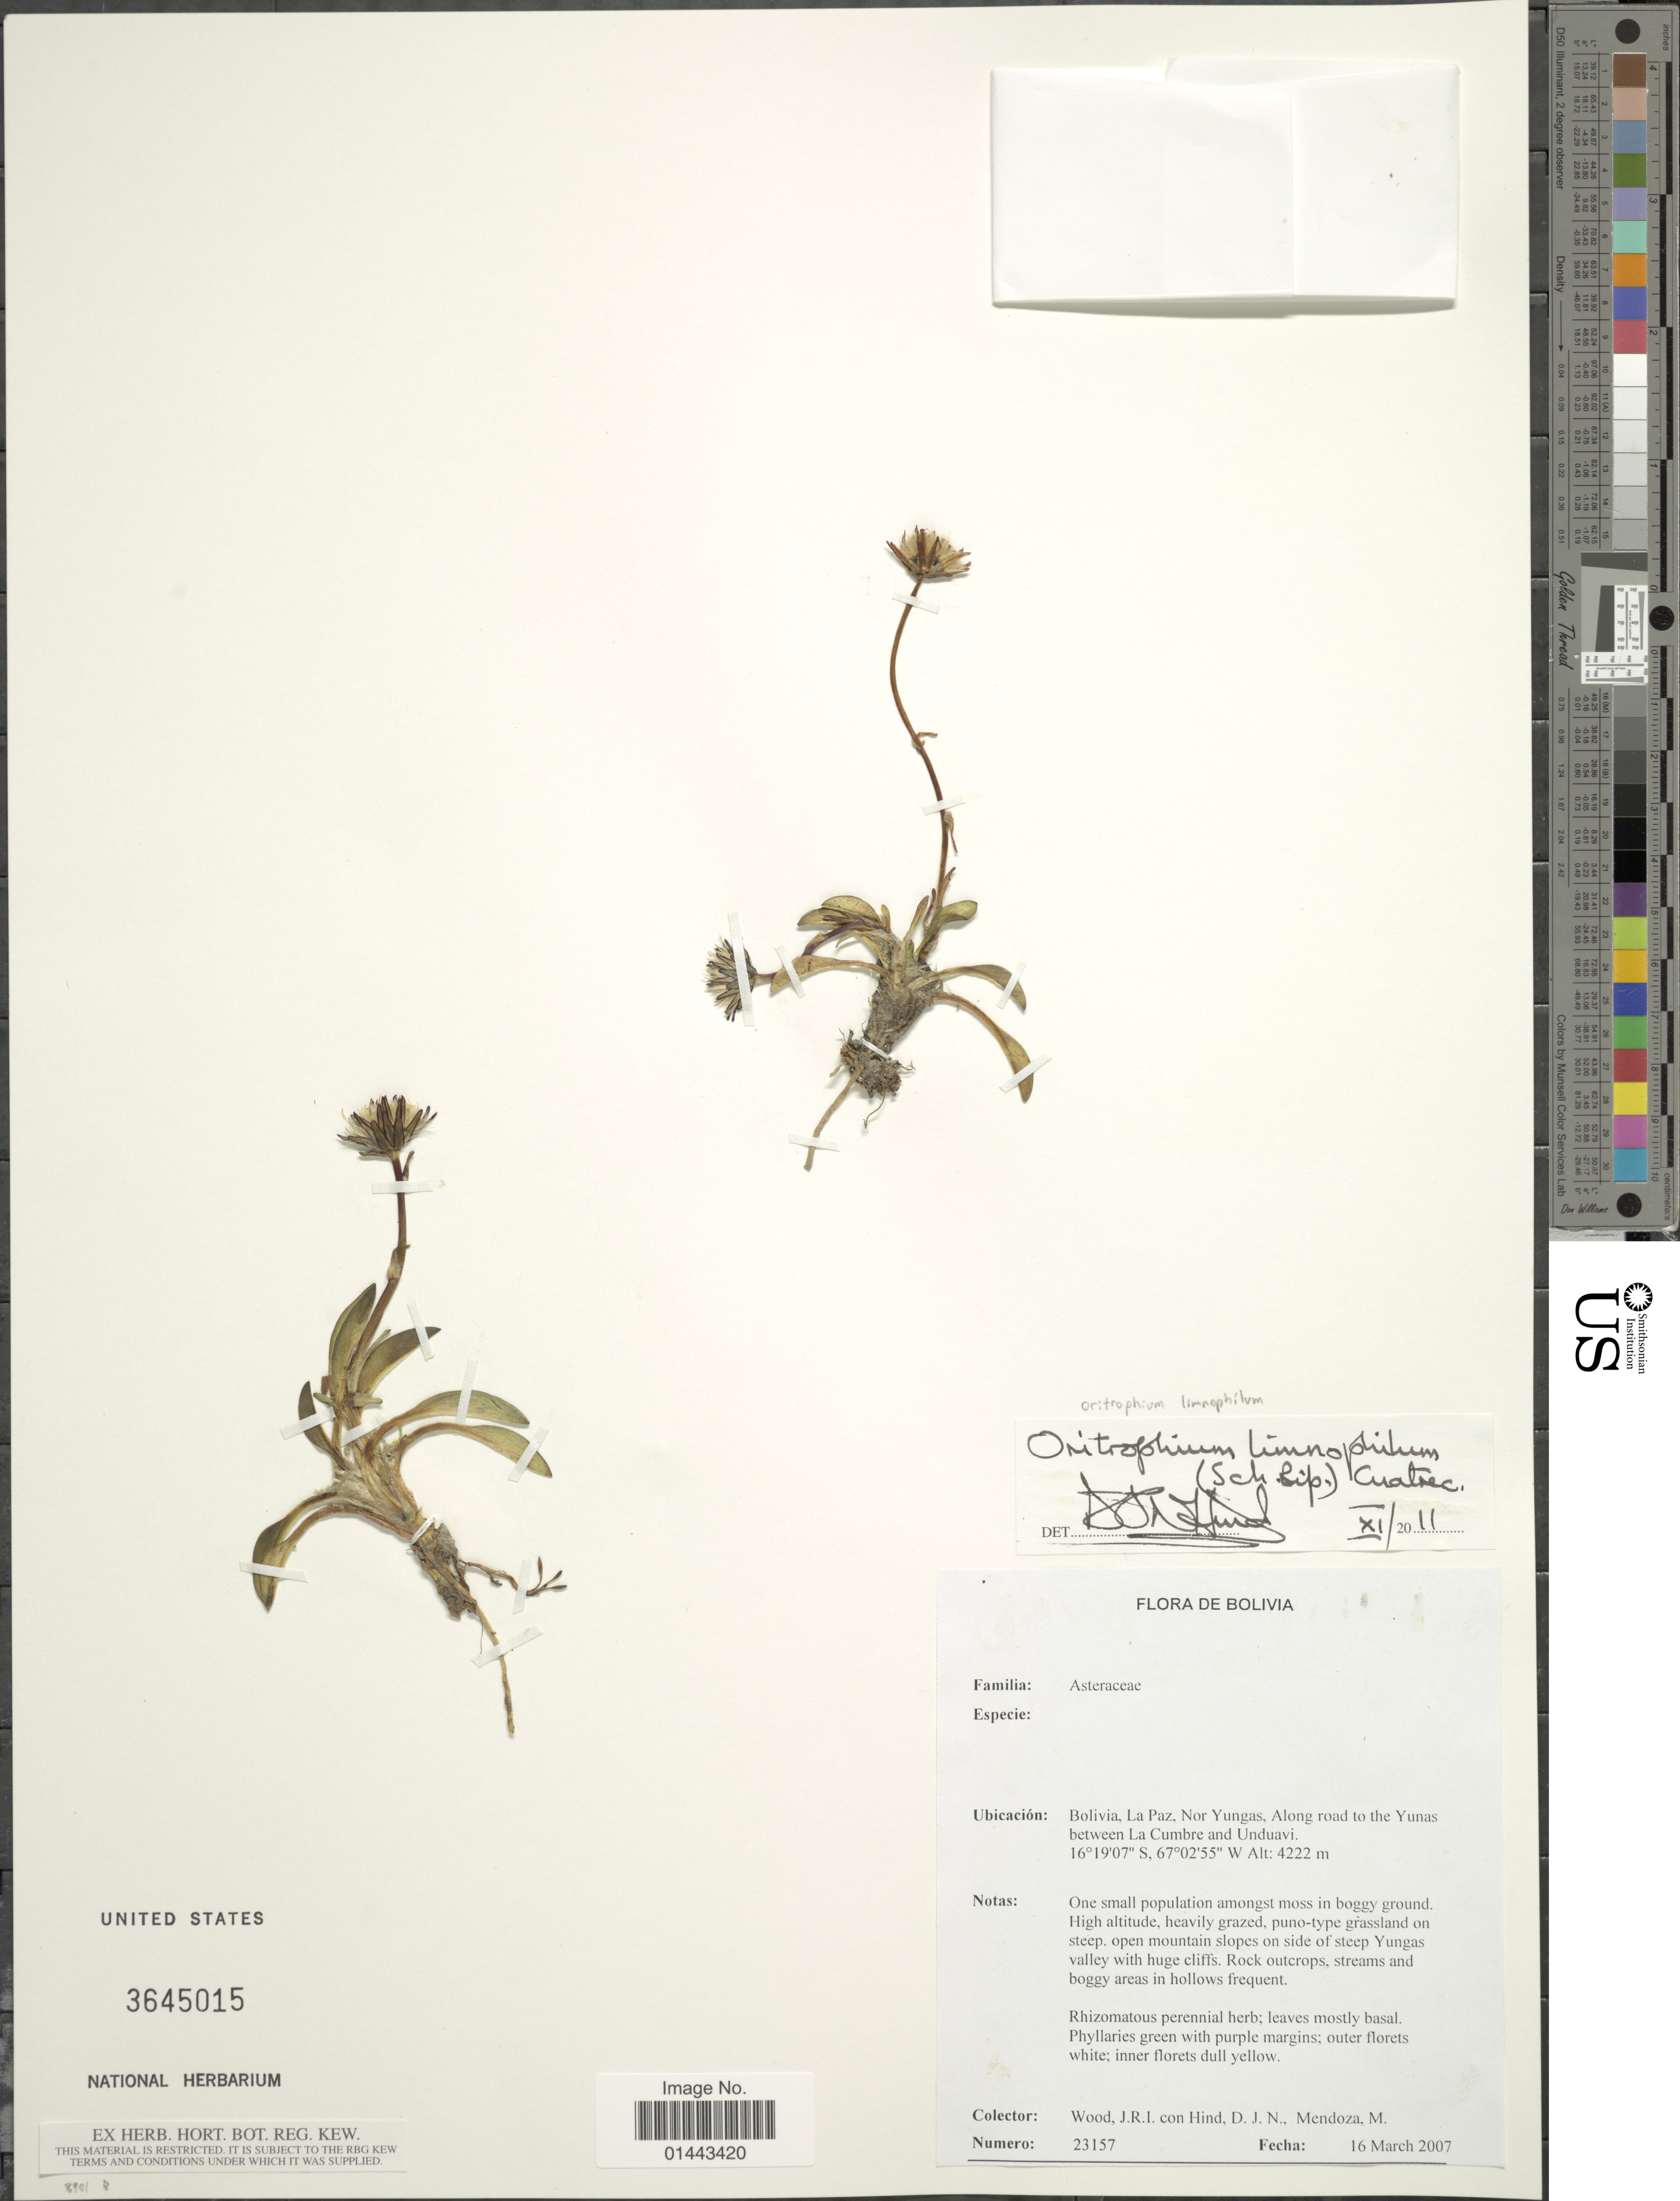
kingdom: Plantae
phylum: Tracheophyta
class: Magnoliopsida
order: Asterales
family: Asteraceae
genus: Oritrophium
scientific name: Oritrophium limnophilum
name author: (Sch. Bip.) Cuatrec.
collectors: J. R. I. Wood, D. J. N. Hind & M. Mendoza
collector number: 23157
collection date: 2007-03-16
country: Bolivia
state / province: La Paz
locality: Nor Yungas, along road to the Yunas between La Cumbre and Unduavi, open mountain slopes on side of steep Yungas valley with huge cliffs.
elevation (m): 4222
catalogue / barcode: US 3645015